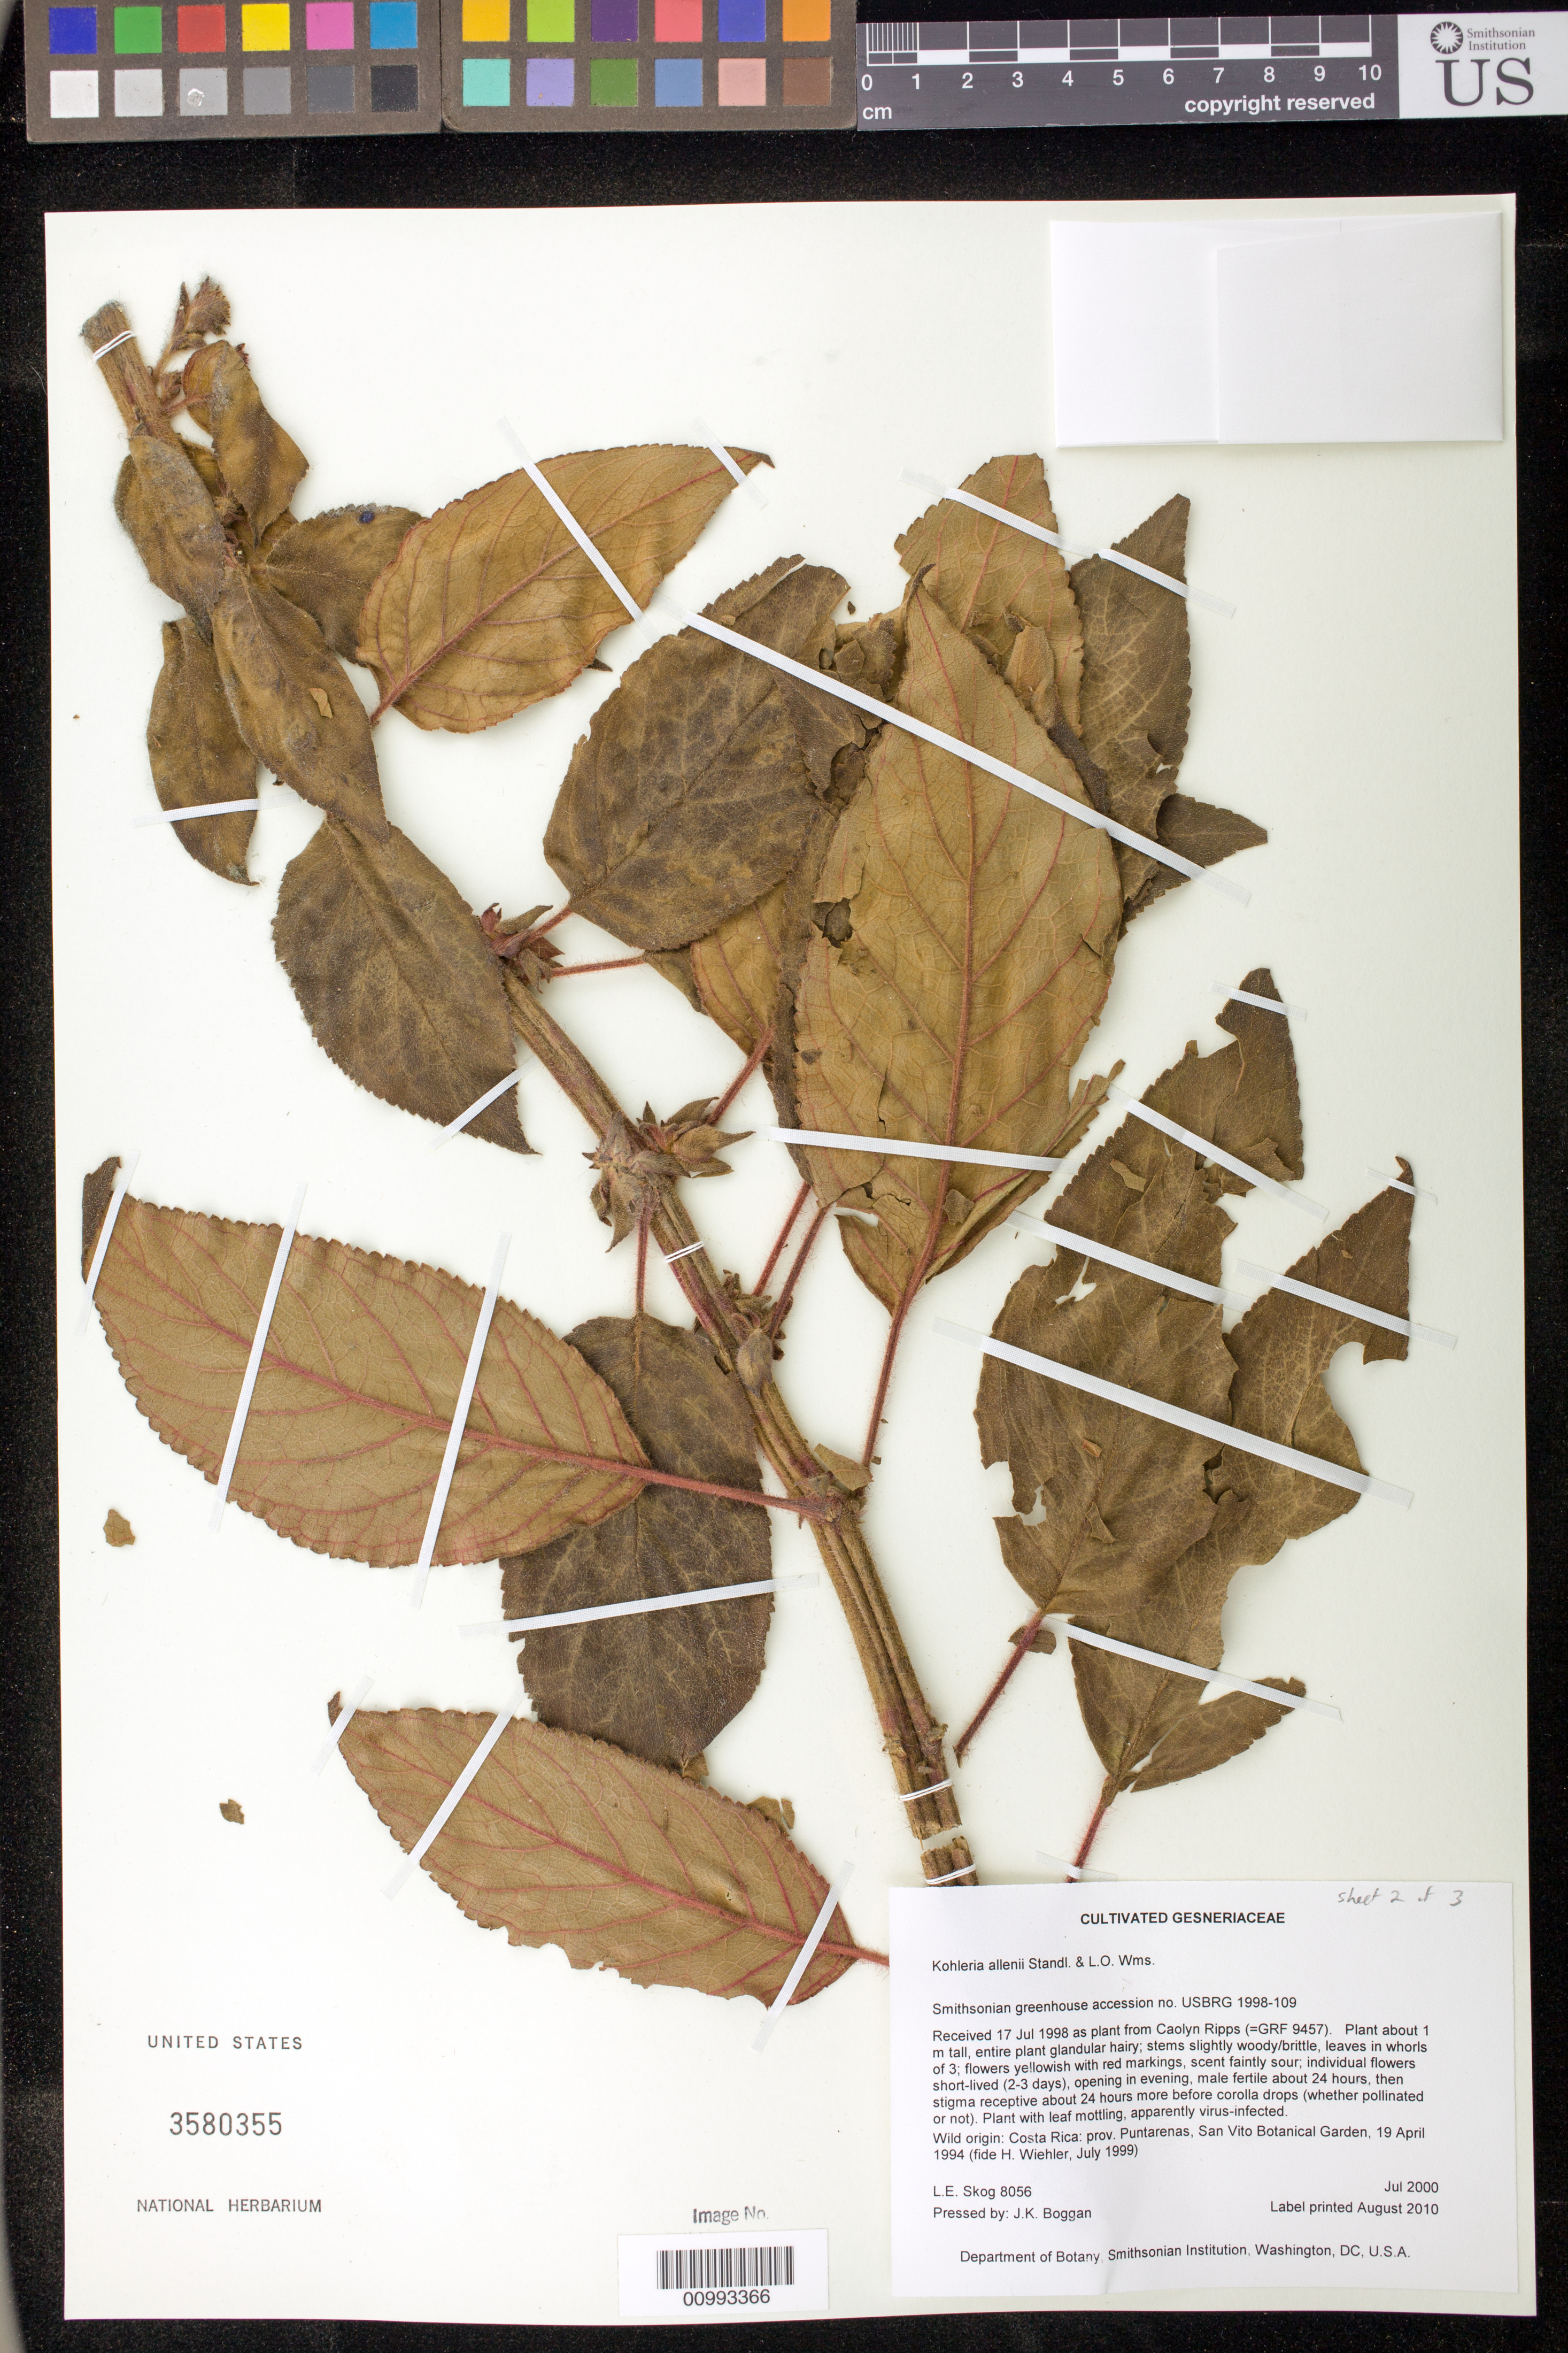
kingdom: Plantae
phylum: Tracheophyta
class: Magnoliopsida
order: Lamiales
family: Gesneriaceae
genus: Kohleria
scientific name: Kohleria allenii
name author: Standl. & L.O. Williams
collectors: L. E. Skog & J. K. Boggan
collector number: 8056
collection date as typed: Jul 2000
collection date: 2000-07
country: Costa Rica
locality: Department of Botany, Smithsonian Institution, Washington, DC, U.S.A.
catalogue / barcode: US 3580355